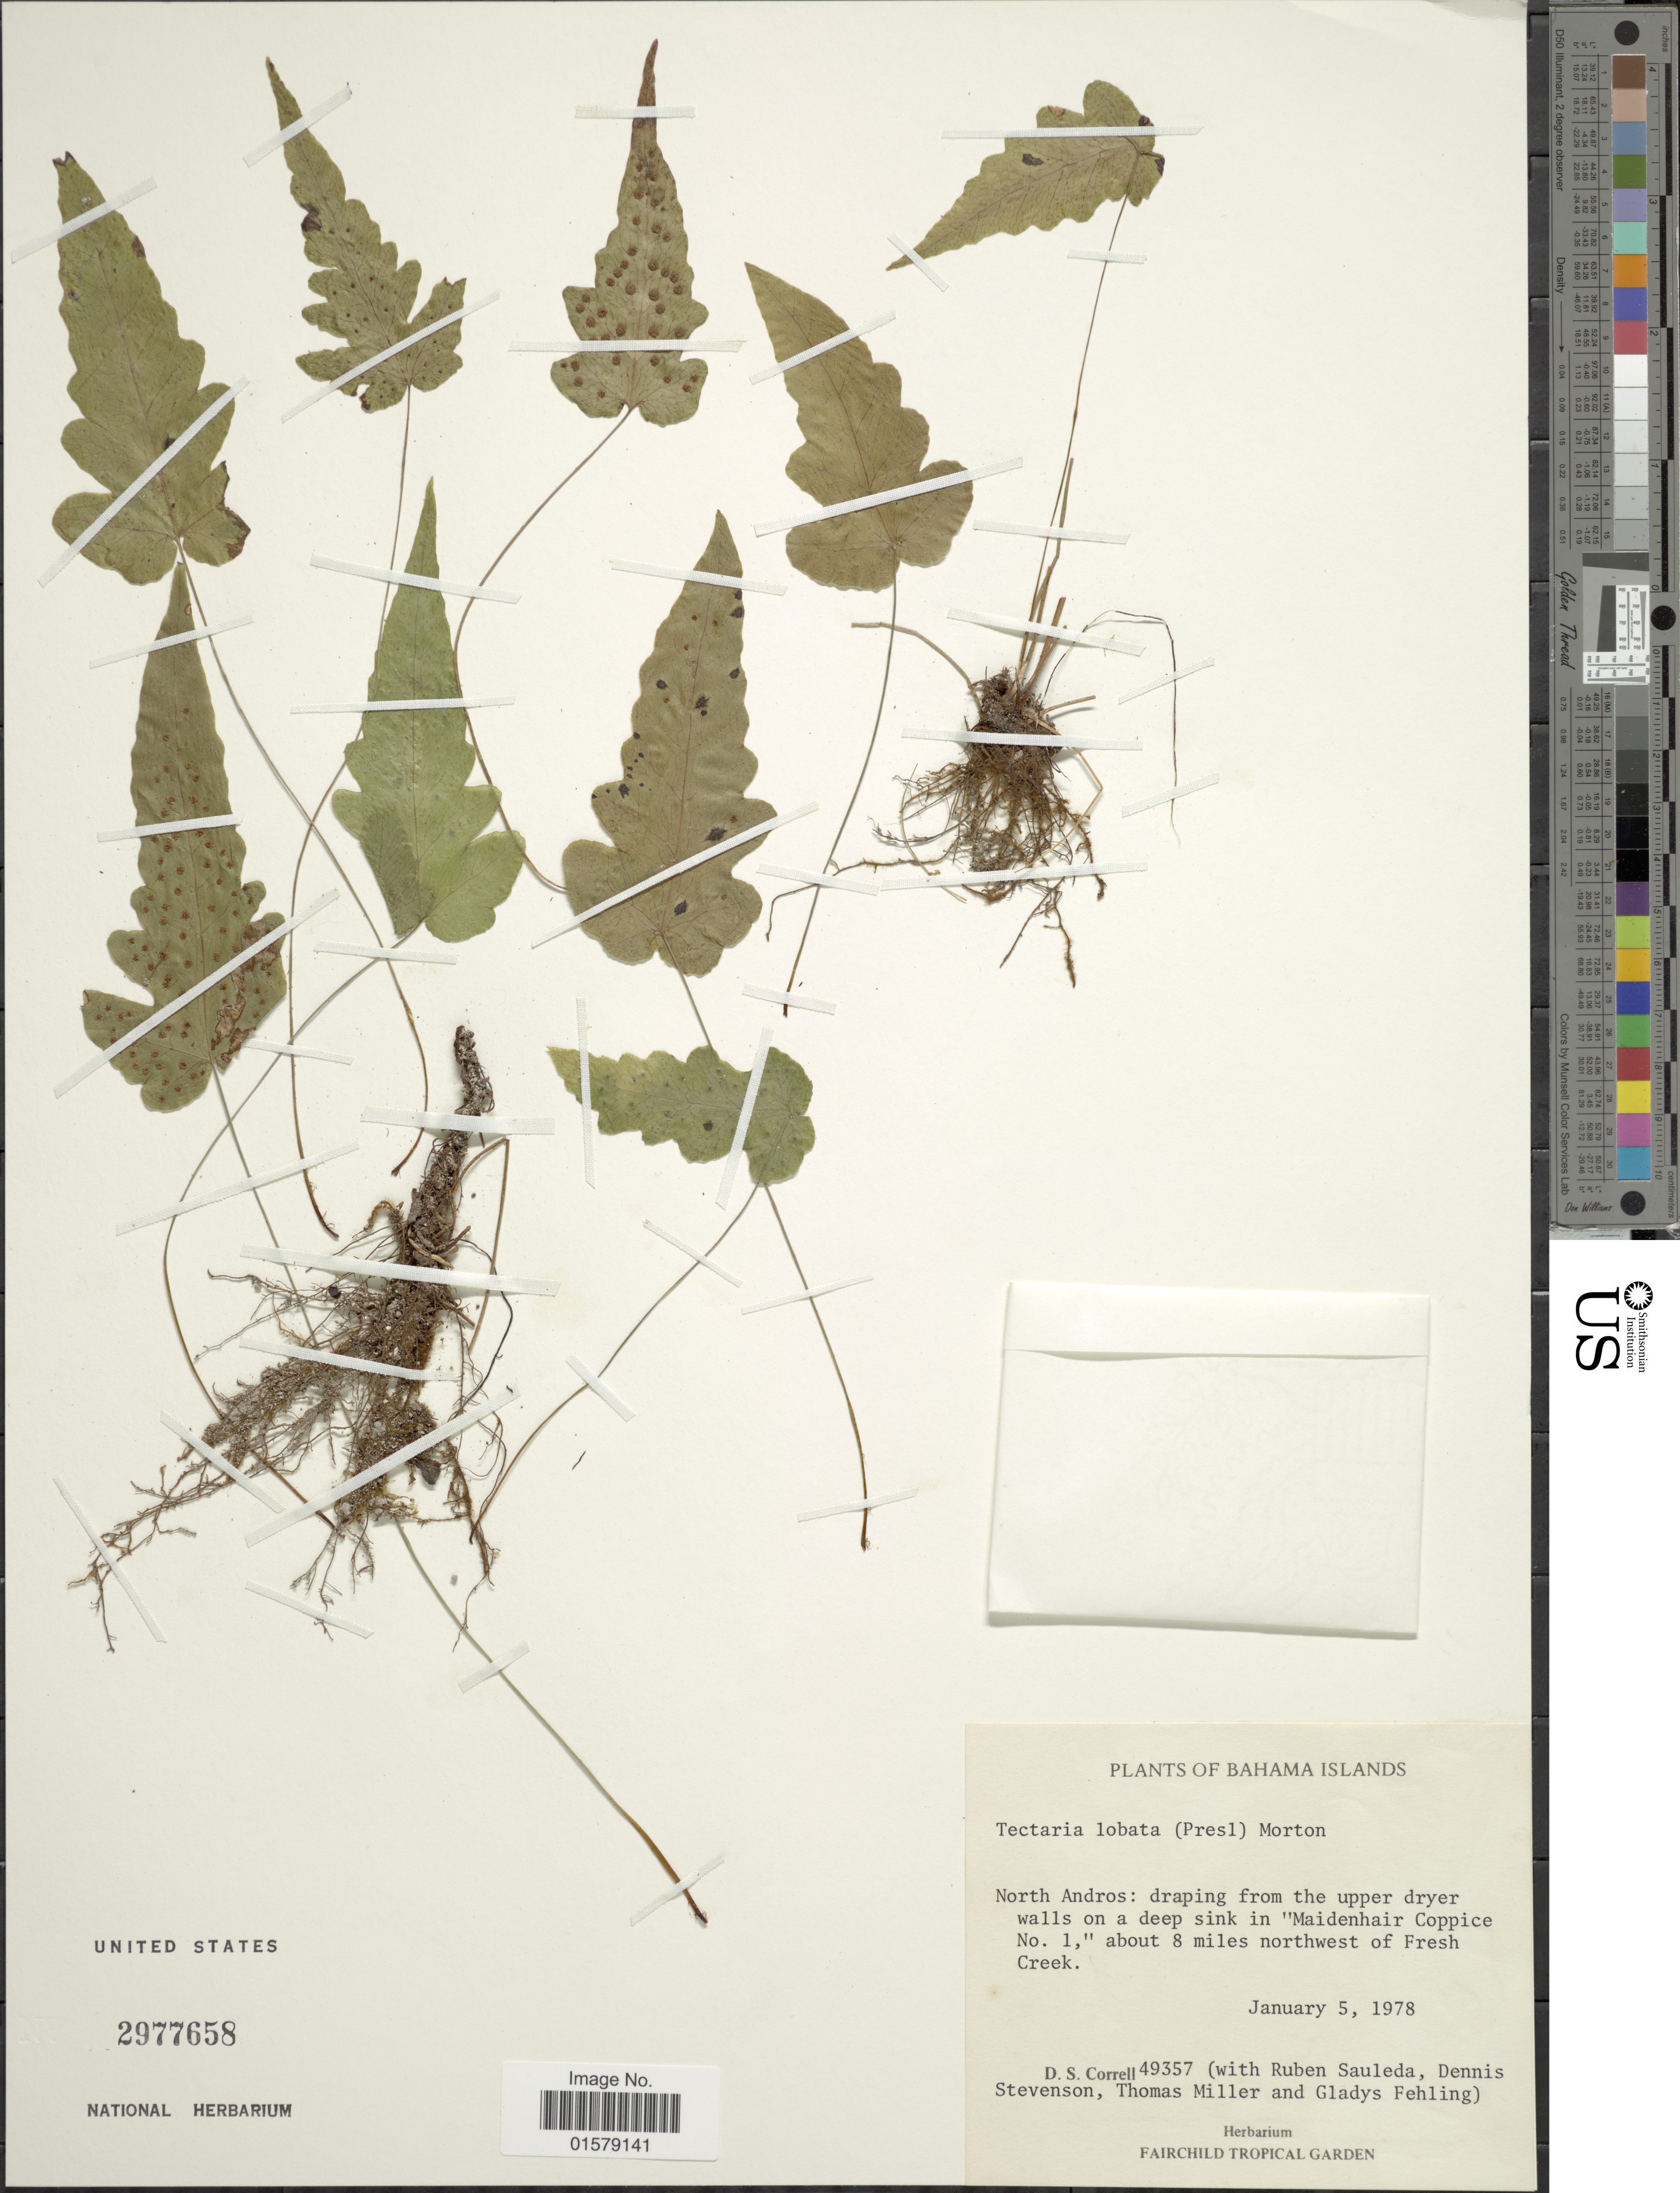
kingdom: Plantae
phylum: Tracheophyta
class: Polypodiopsida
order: Polypodiales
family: Tectariaceae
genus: Tectaria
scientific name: Tectaria fimbriata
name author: (Willd.) Lourteig & Proctor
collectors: D. S. Correll, R. Sauleda, D. Stevenson, T. Miller & G. Fehling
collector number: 49357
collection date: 1978-01-05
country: Bahamas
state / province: North Andros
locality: Draping from the upper dryer walls on a deep sink in "Maidenhair Coppice no 1"about 8 miles northwest of Fresh Creek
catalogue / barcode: US 2977658